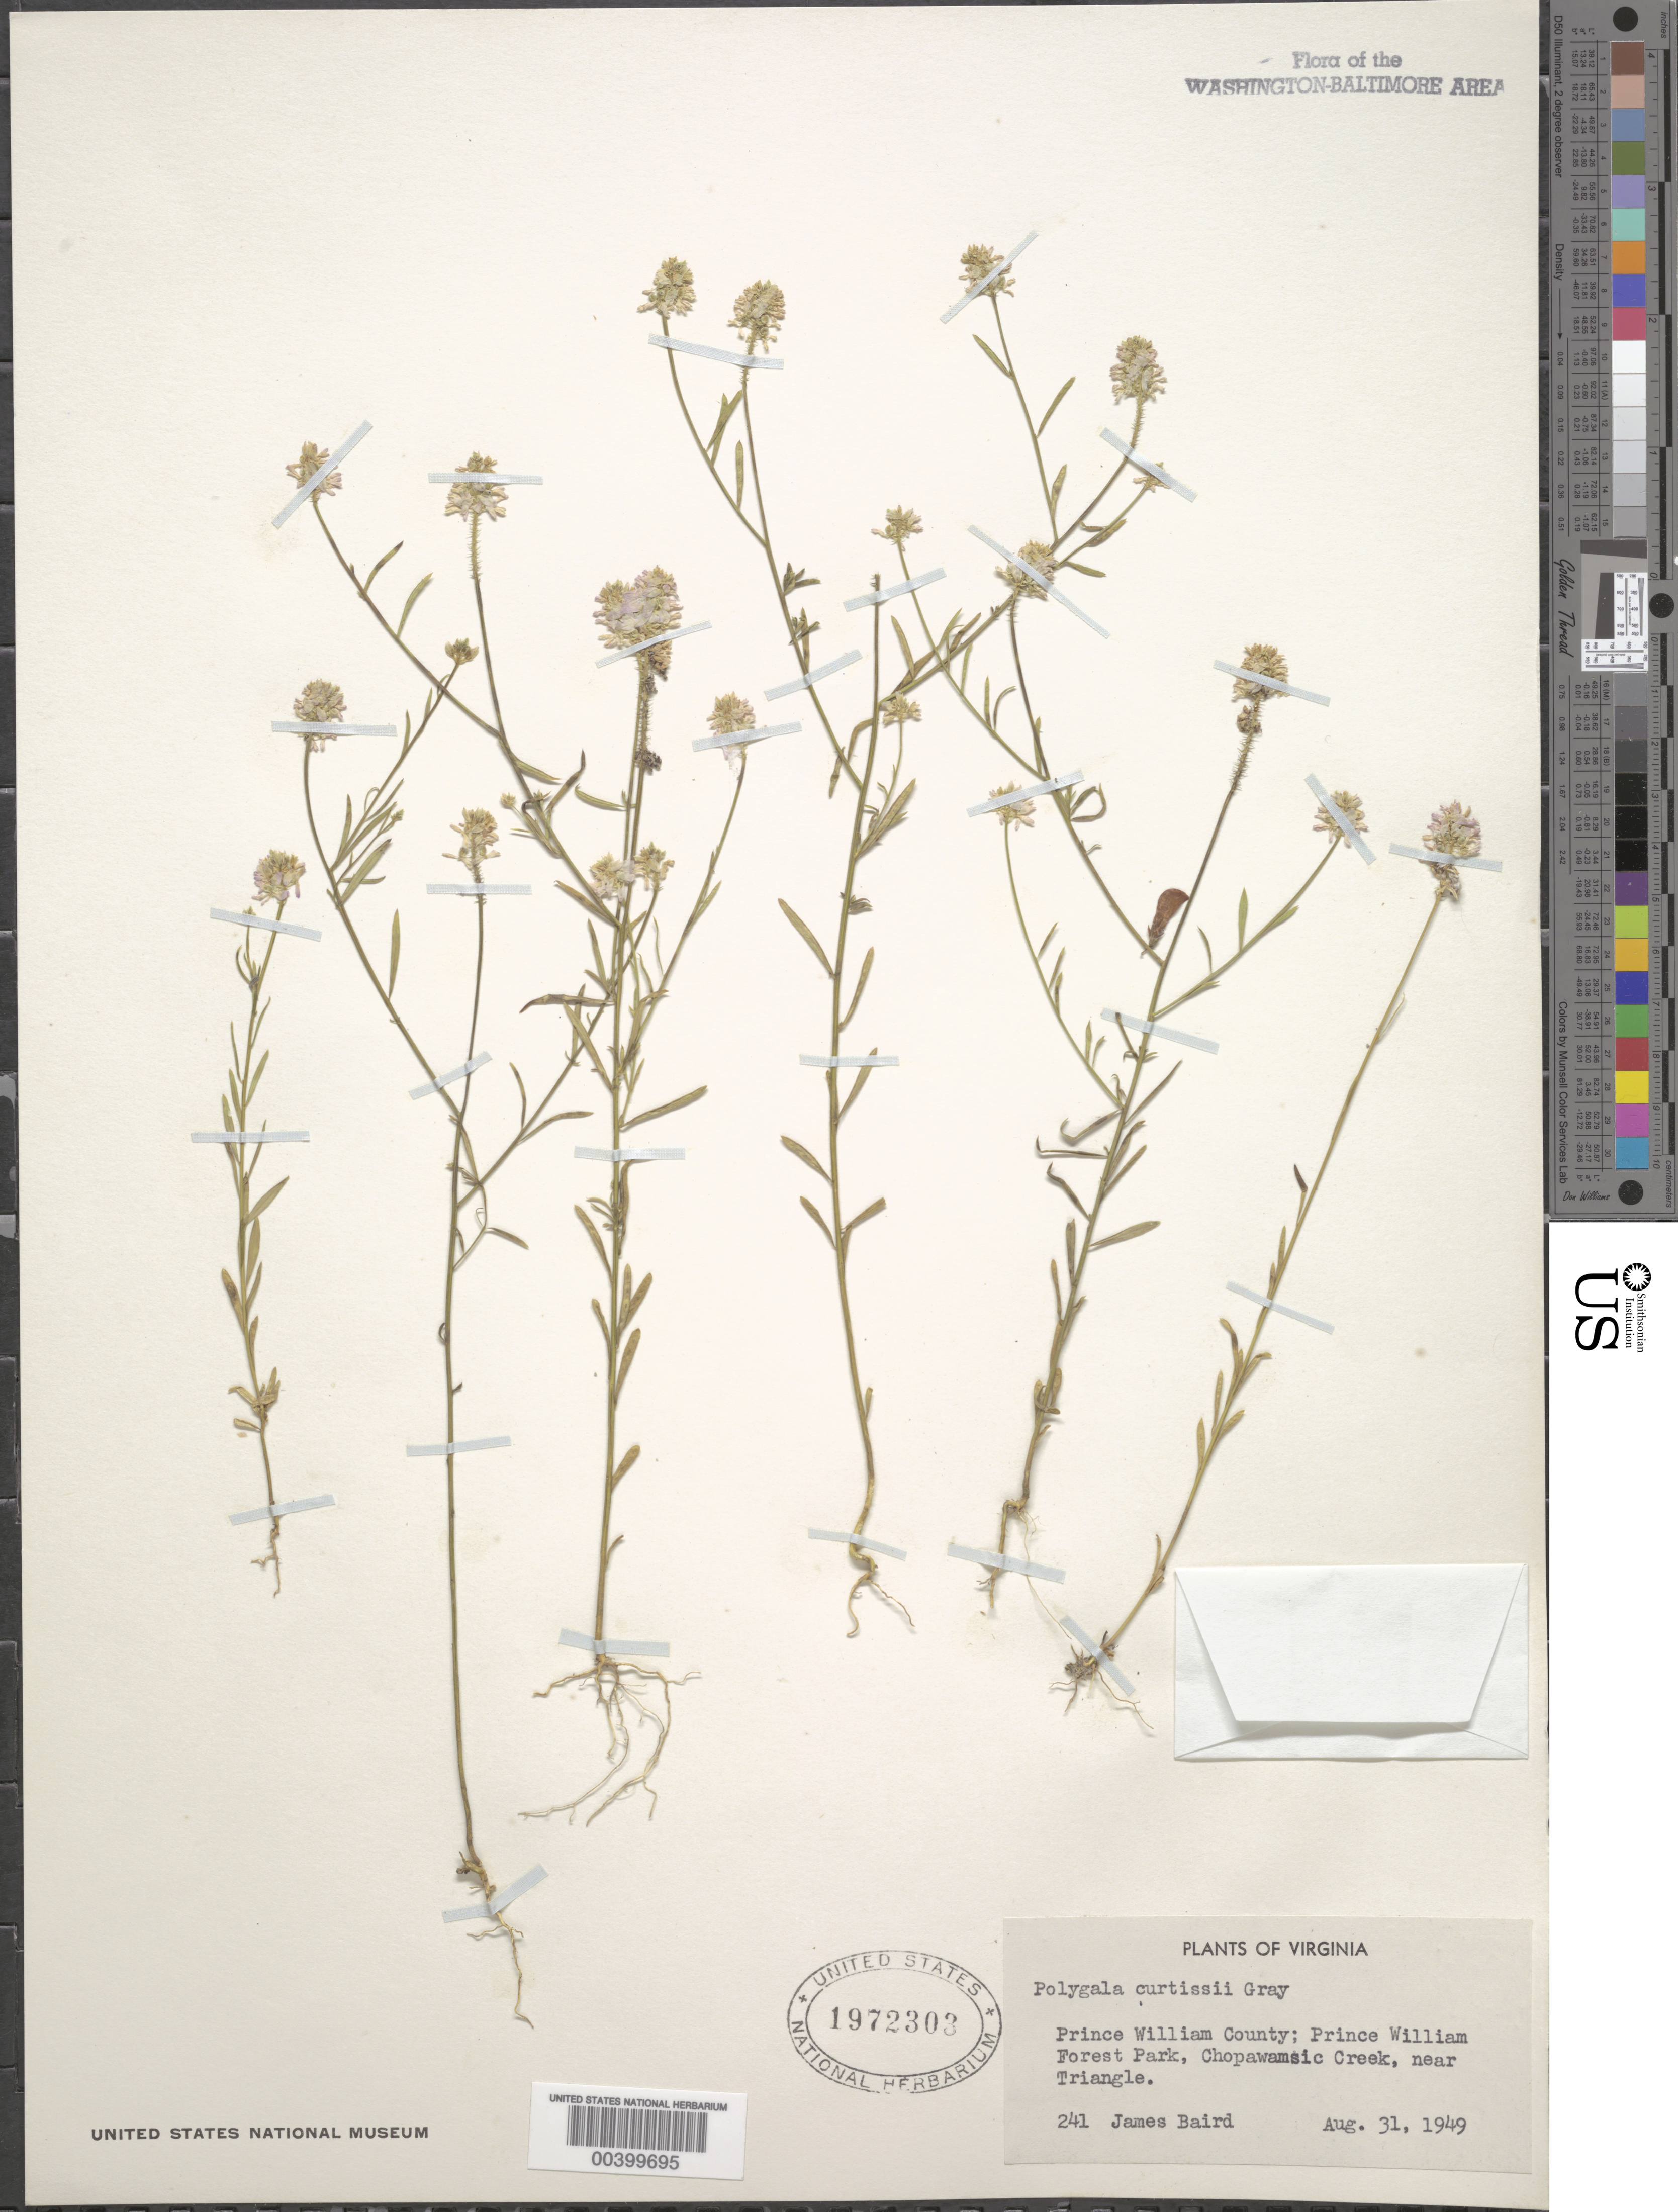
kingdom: Plantae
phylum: Tracheophyta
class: Magnoliopsida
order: Fabales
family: Polygalaceae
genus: Polygala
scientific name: Polygala curtissii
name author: A. Gray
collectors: J. Baird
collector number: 241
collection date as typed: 31 Aug 1949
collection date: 1949-08-31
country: United States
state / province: Virginia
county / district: Prince William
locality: Prince William Forest Park, Chopawamsic Creek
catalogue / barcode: US 1972303